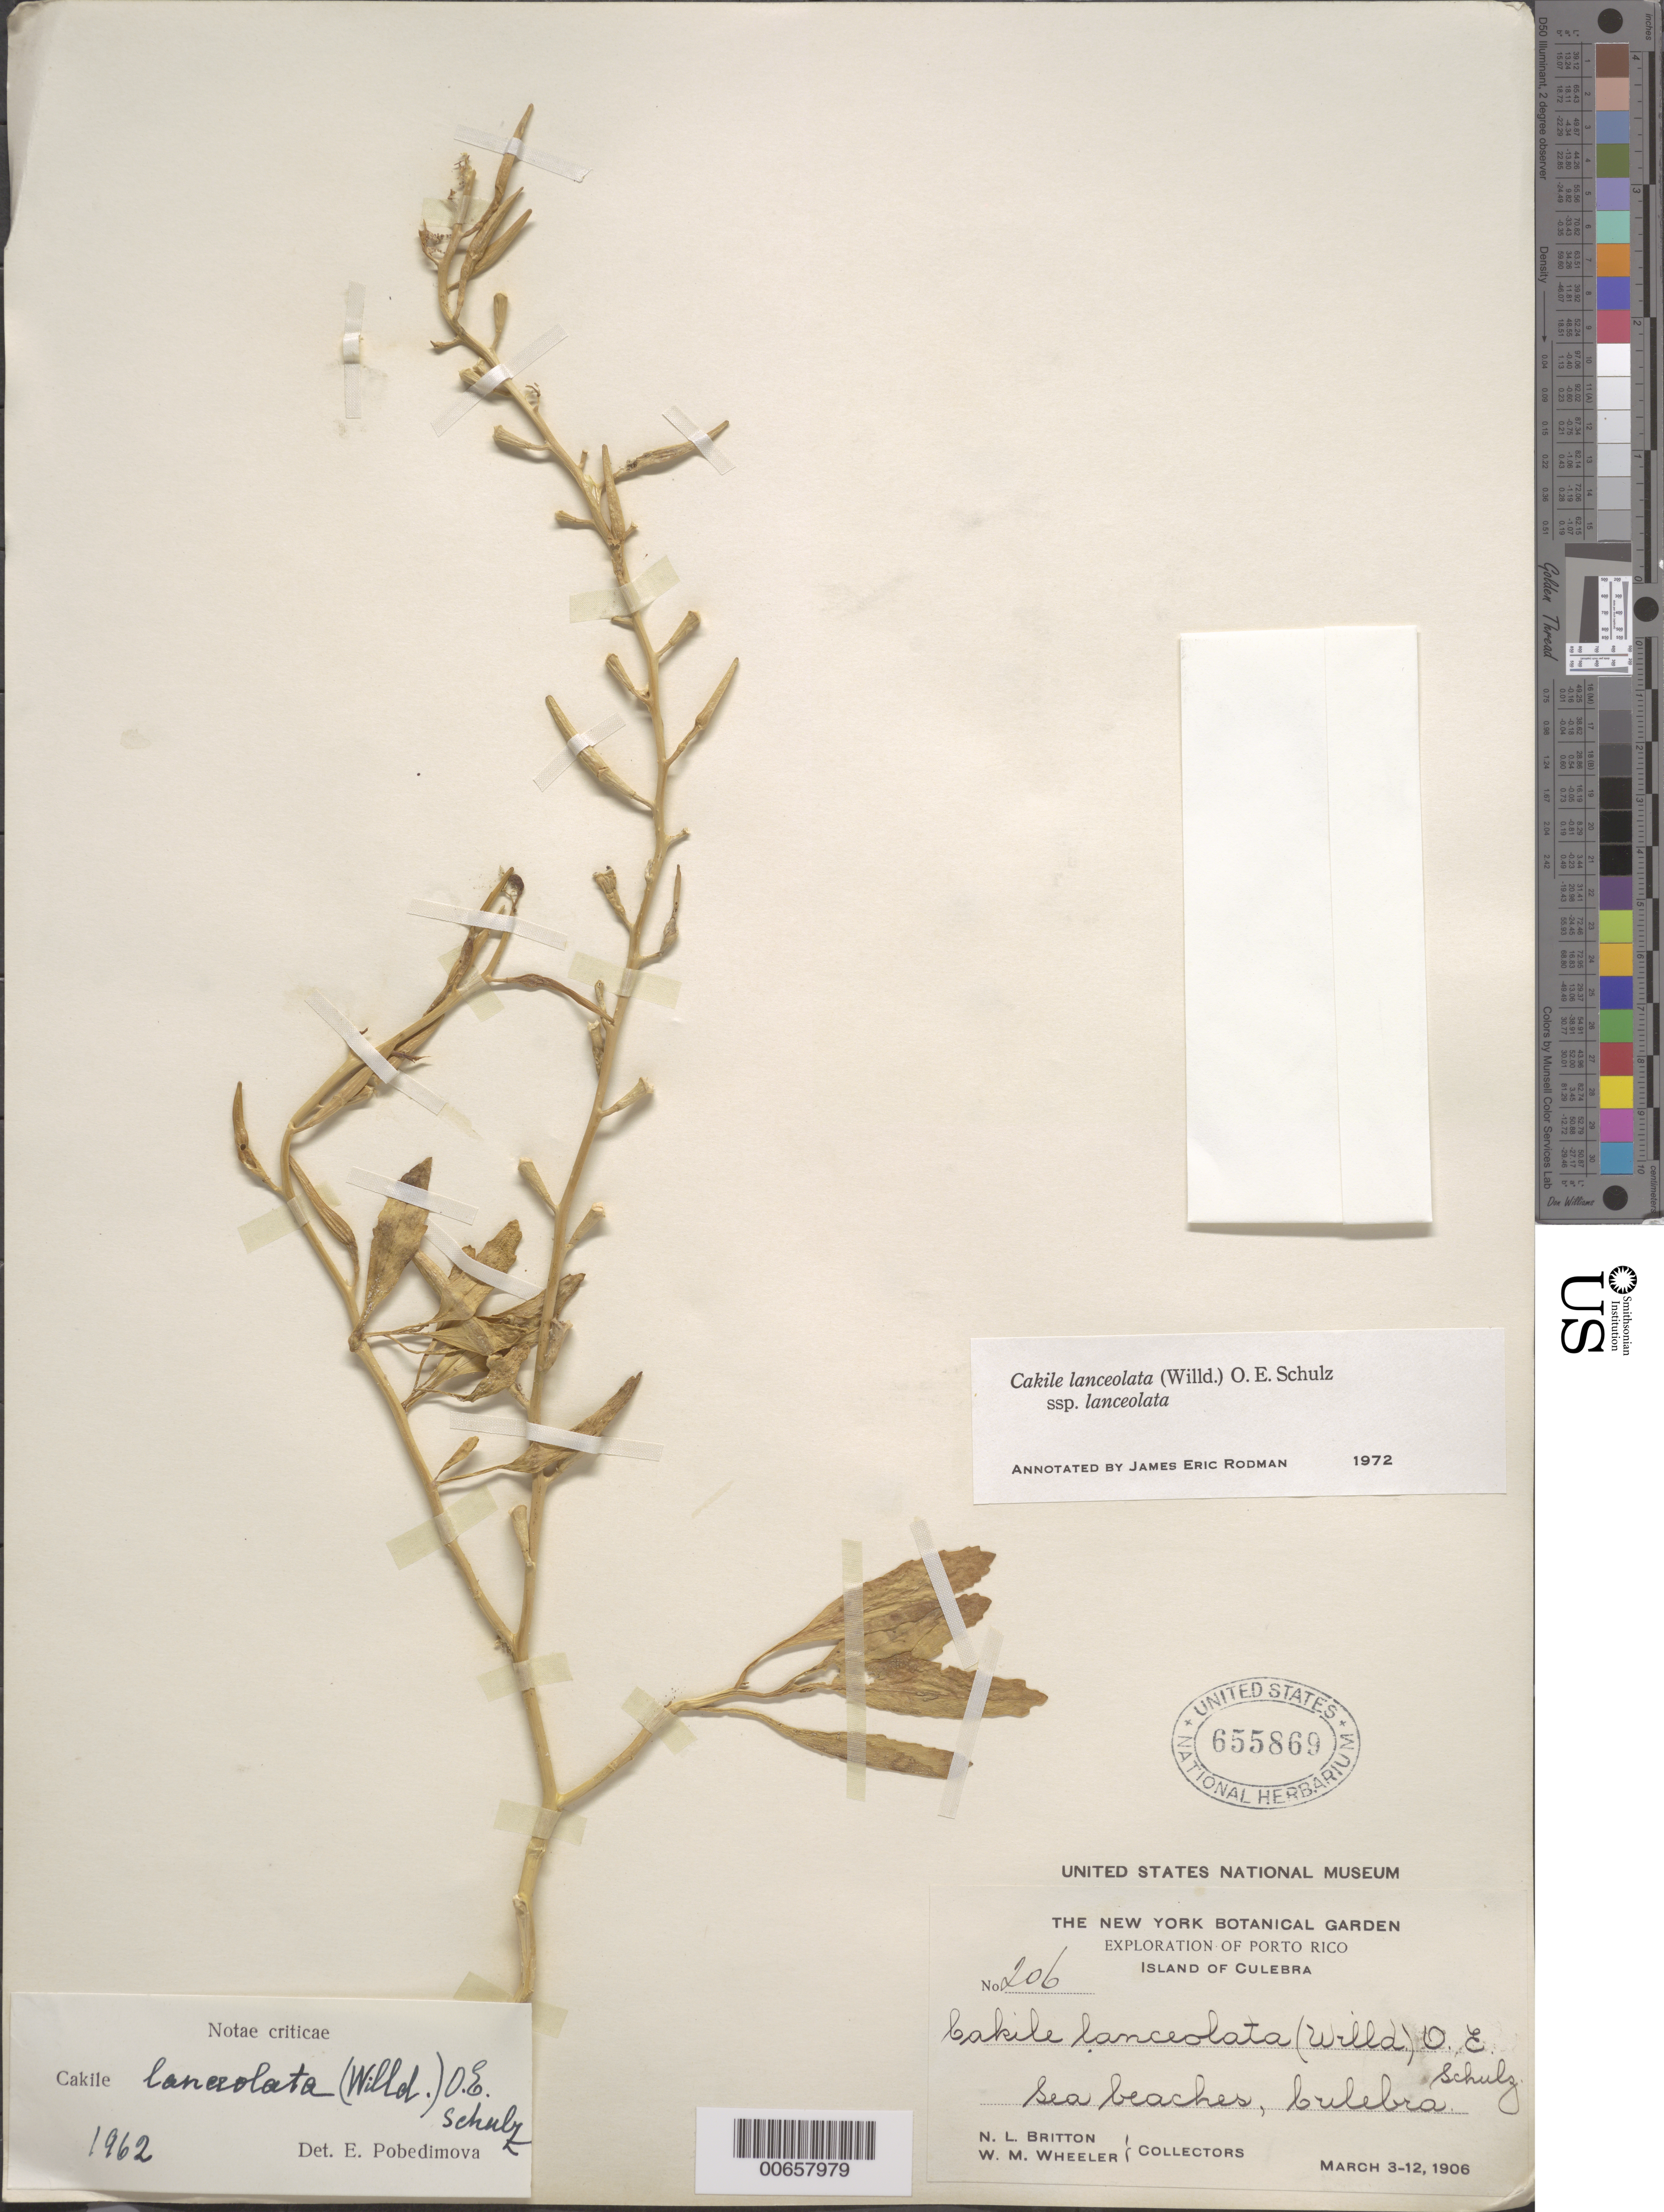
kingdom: Plantae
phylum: Tracheophyta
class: Magnoliopsida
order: Brassicales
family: Brassicaceae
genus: Cakile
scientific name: Cakile lanceolata subsp. lanceolata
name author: (Willd.) O.E. Schulz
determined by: Rodman, J. E.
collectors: N. Britton & W. Wheeler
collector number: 206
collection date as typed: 03 Mar 1906 to 12 Mar 1906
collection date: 1906-03-03/1906-03-12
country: Puerto Rico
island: Culebra Island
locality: Culebra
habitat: Sea beaches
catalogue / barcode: US 655869